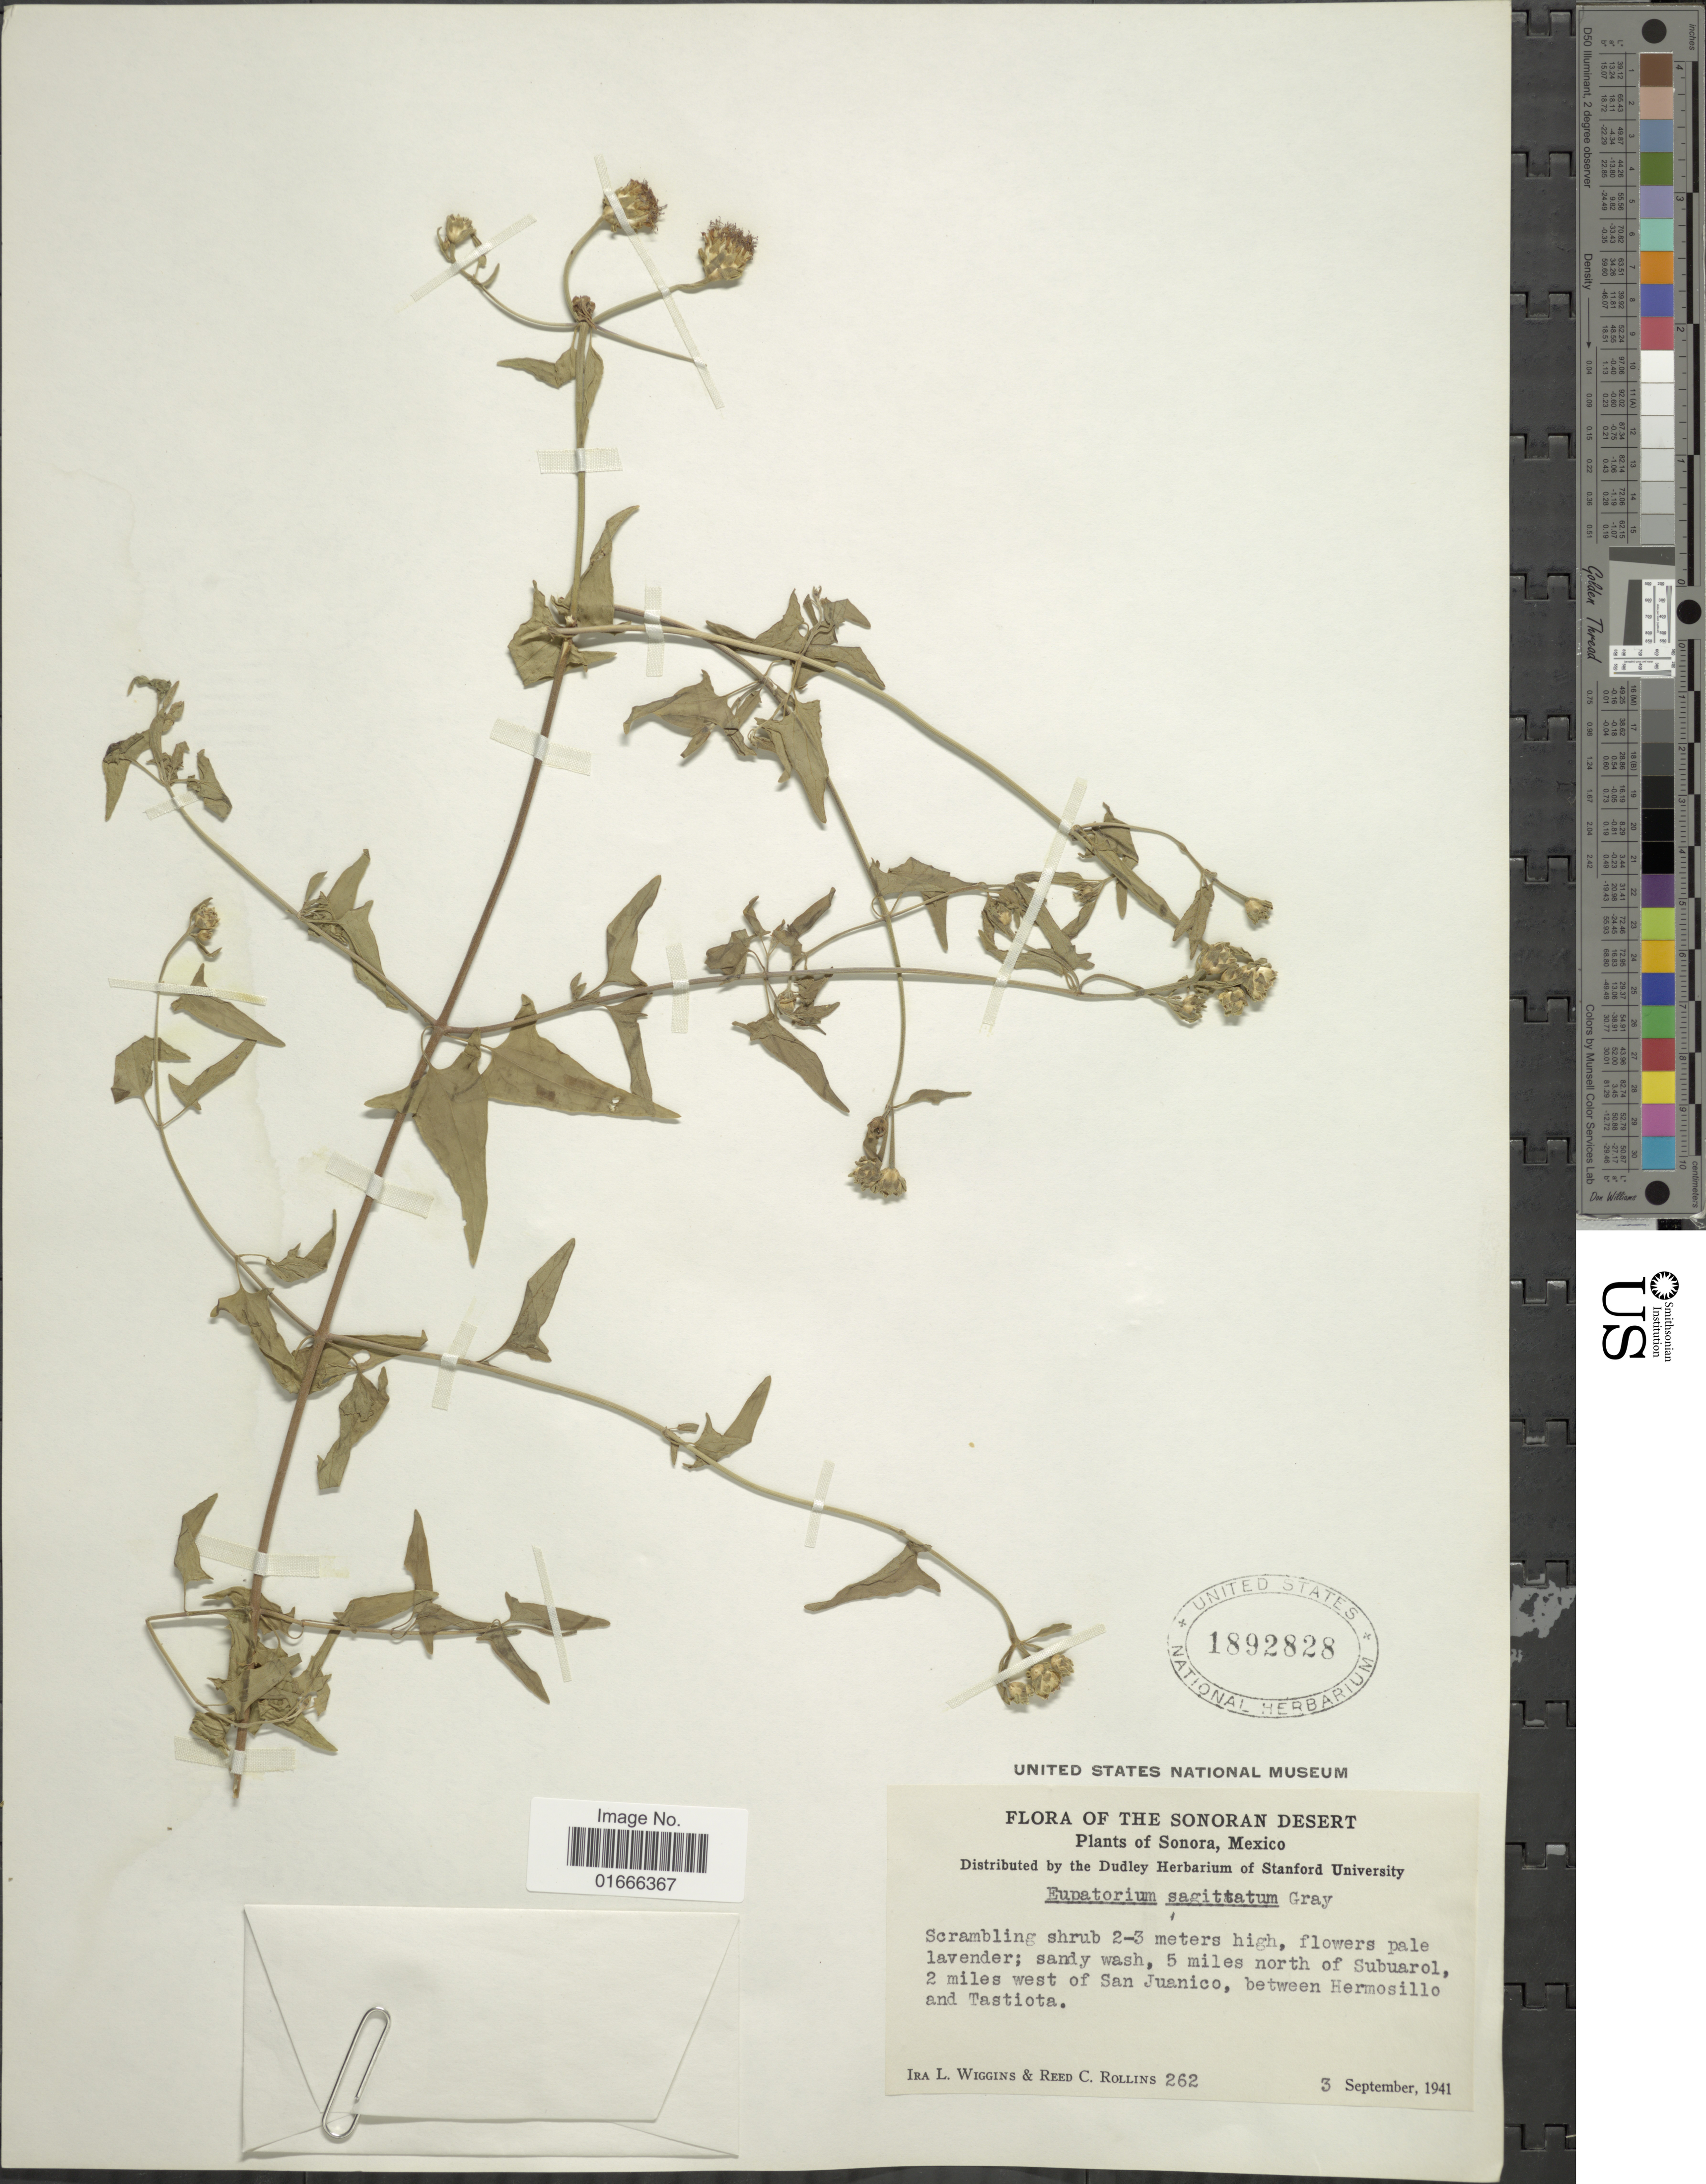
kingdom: Plantae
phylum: Tracheophyta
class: Magnoliopsida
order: Asterales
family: Asteraceae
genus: Chromolaena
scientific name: Chromolaena sagittata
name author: (A. Gray) R.M. King & H. Rob.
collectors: I. L. Wiggins & R. C. Rollins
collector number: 262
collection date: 1941-09-03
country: Mexico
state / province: Sonora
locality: The Sonora Desert, 5 miles north of Suburol, 2 miles west of San Juanico, between Hermosillo and Tastiota.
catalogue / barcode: US 1892828